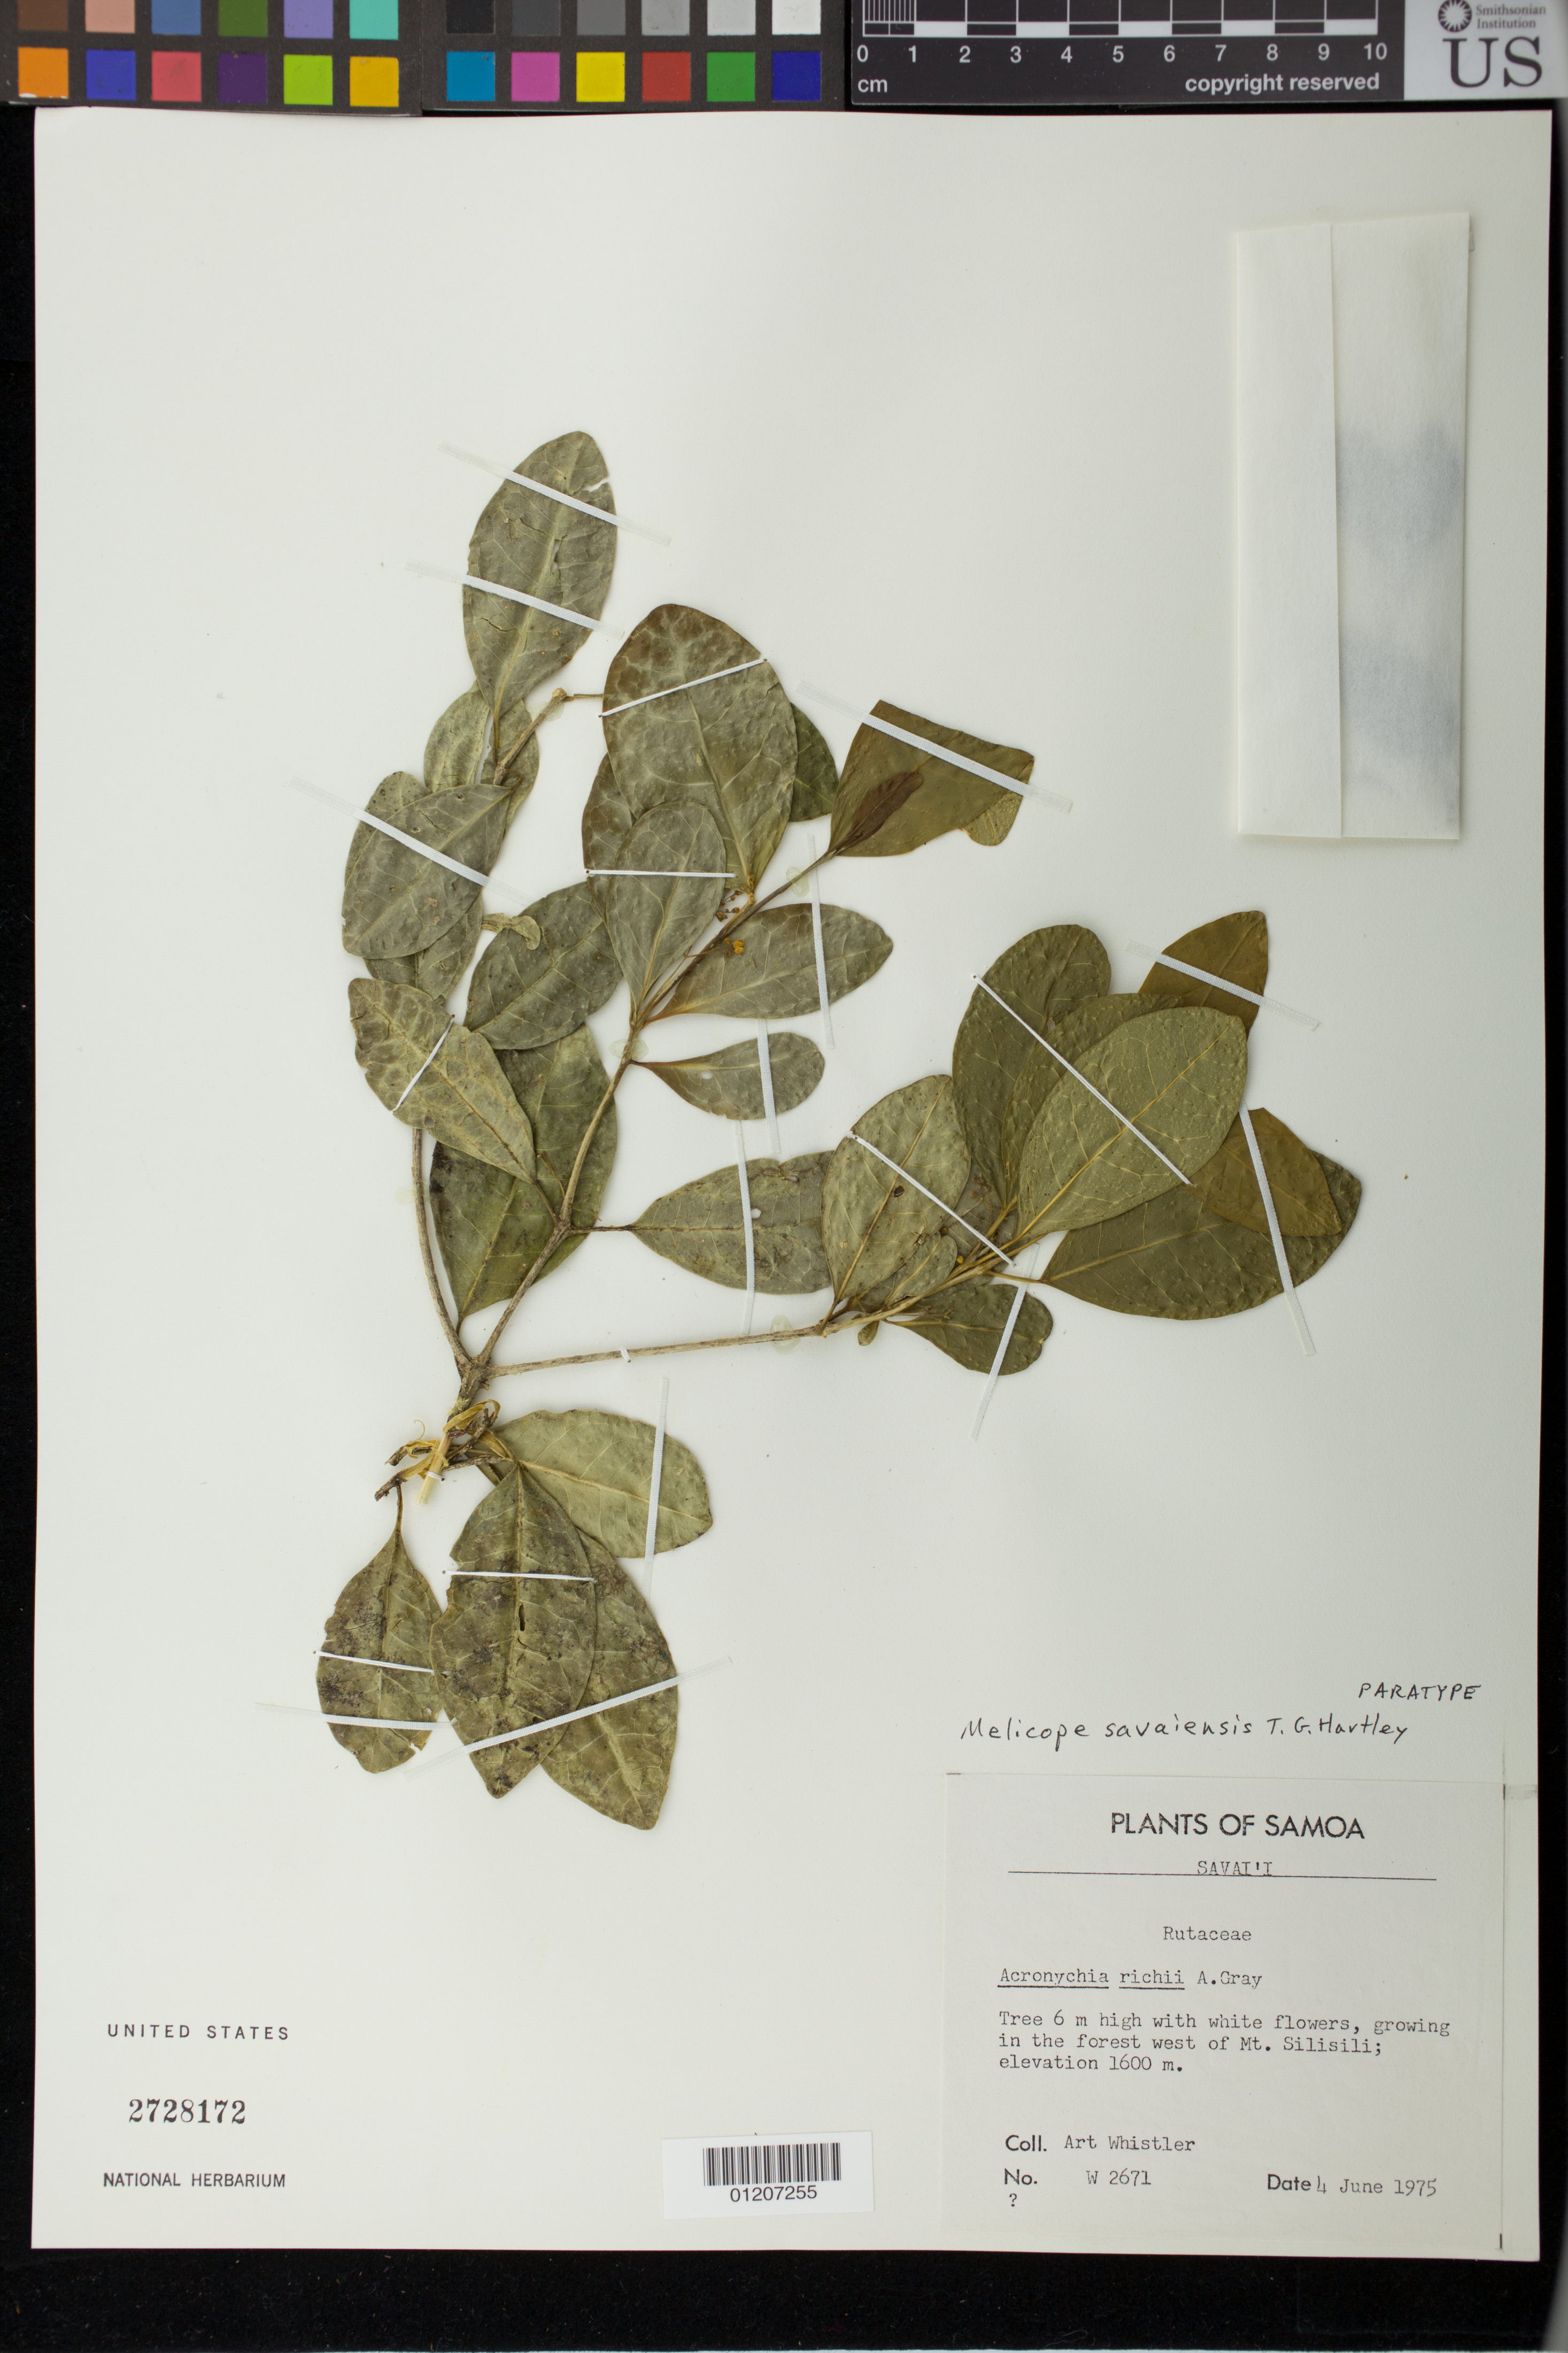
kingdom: Plantae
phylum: Tracheophyta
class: Magnoliopsida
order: Sapindales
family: Rutaceae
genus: Melicope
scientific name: Melicope savaiensis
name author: T.G. Hartley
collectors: A. Whistler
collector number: W 2671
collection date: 1975-06-04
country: Samoa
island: Savai'i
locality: West of Mt. silisili.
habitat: In the forest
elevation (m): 1600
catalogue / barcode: US 2728172